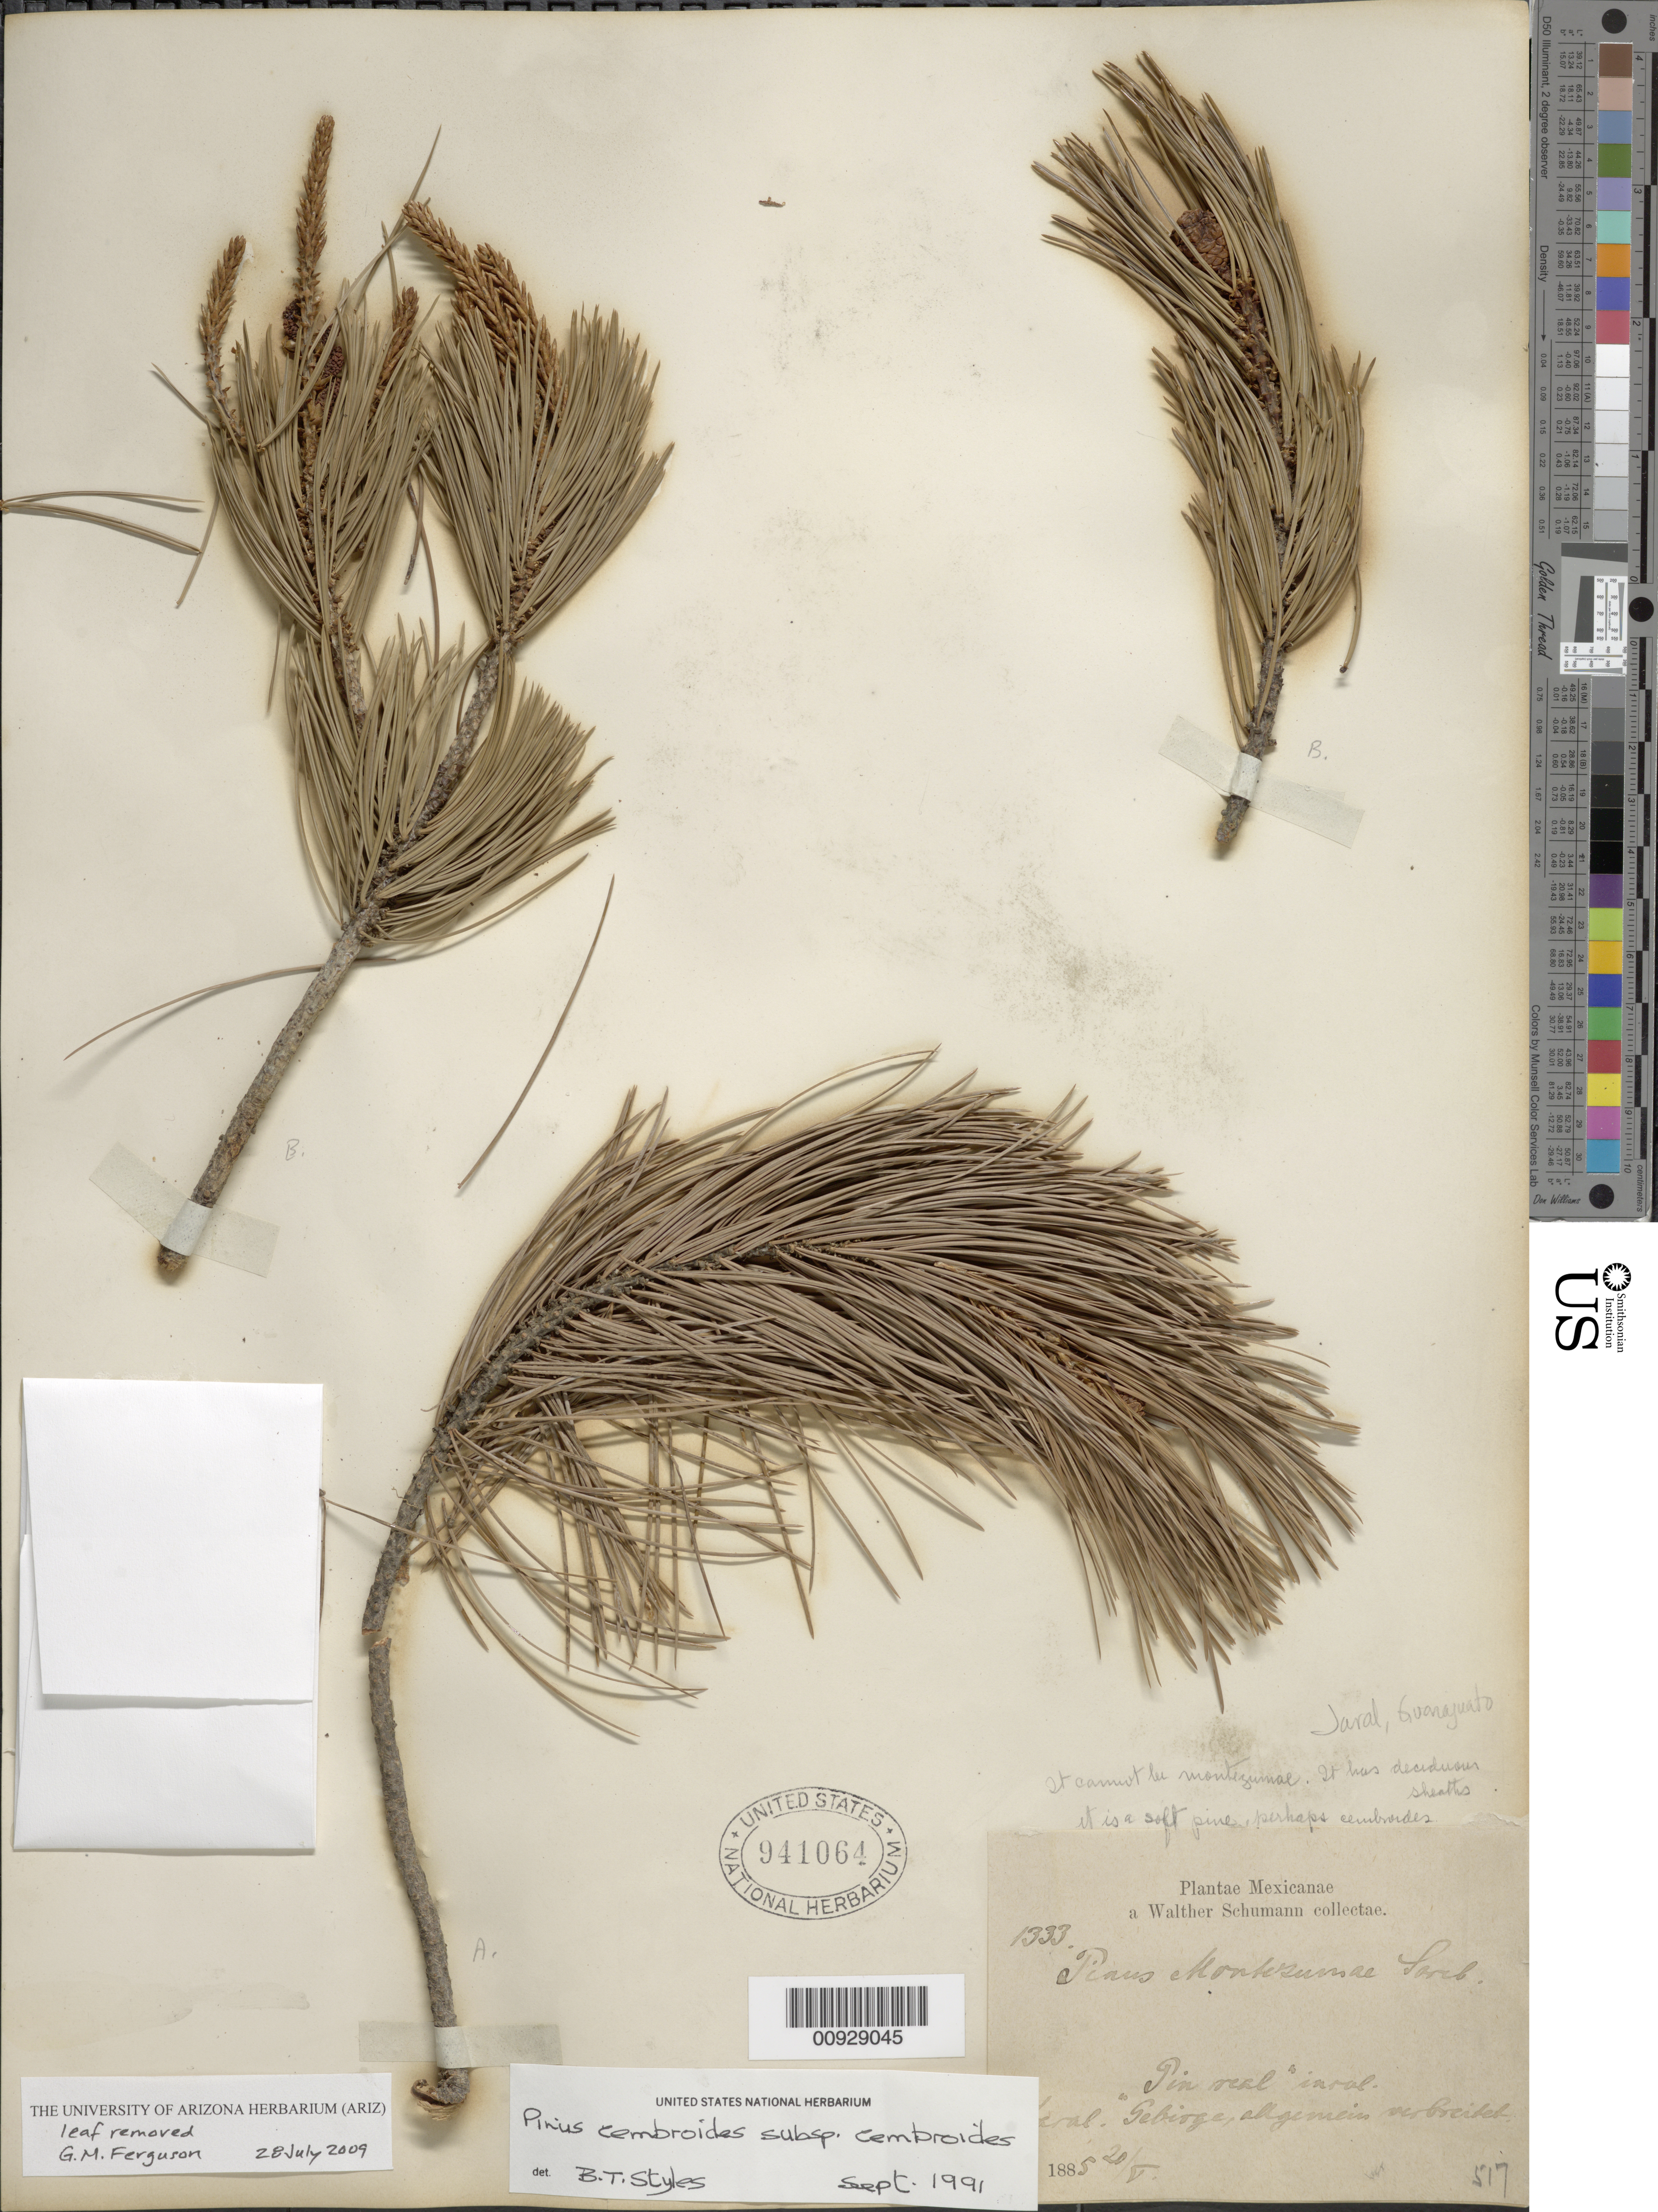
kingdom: Plantae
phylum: Tracheophyta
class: Pinopsida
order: Pinales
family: Pinaceae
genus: Pinus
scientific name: Pinus cembroides subsp. cembroides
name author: Zucc.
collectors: W. Schumann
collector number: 1333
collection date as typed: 20 May 1885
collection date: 1885-05-20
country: Mexico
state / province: Guanajuato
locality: Jaral.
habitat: Gebirge.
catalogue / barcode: US 941064